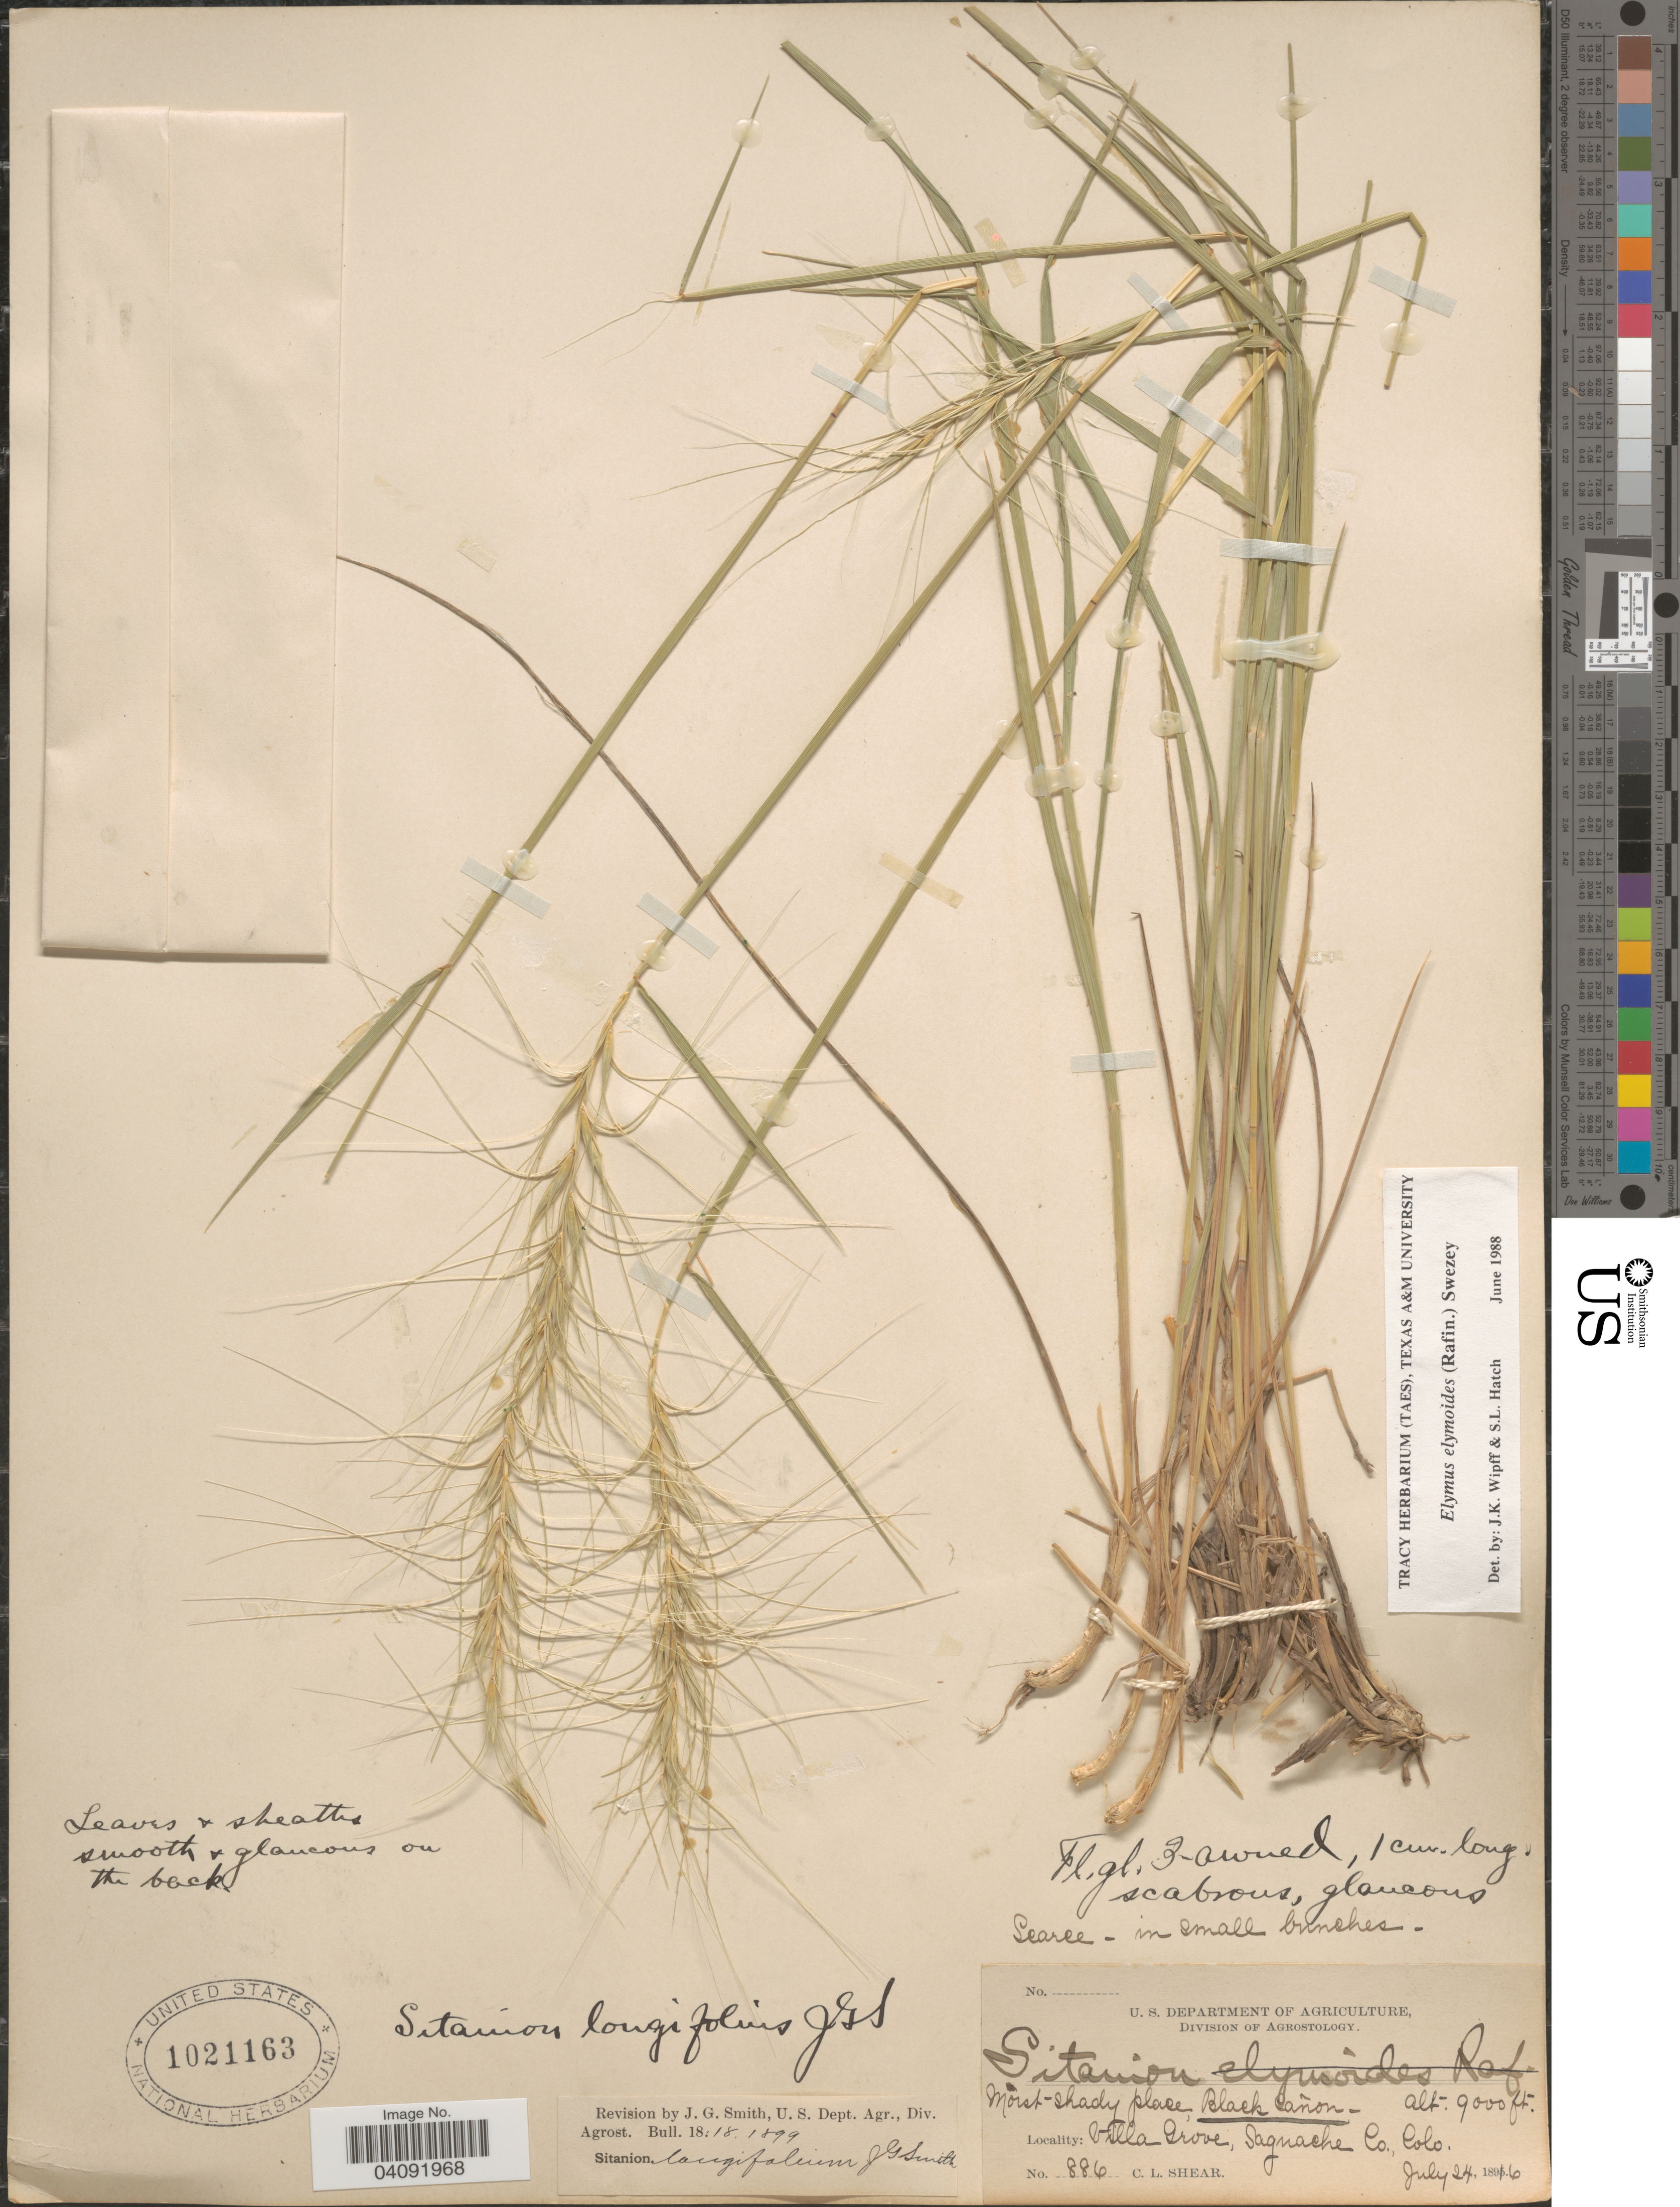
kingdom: Plantae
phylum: Tracheophyta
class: Liliopsida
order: Poales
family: Poaceae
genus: Elymus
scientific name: Elymus elymoides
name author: (Raf.) Swezey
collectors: C. L. Shear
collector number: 886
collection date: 1896-07-24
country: United States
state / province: Colorado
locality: Villa Grove, Saguache Co.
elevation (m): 2743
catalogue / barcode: US 1021163